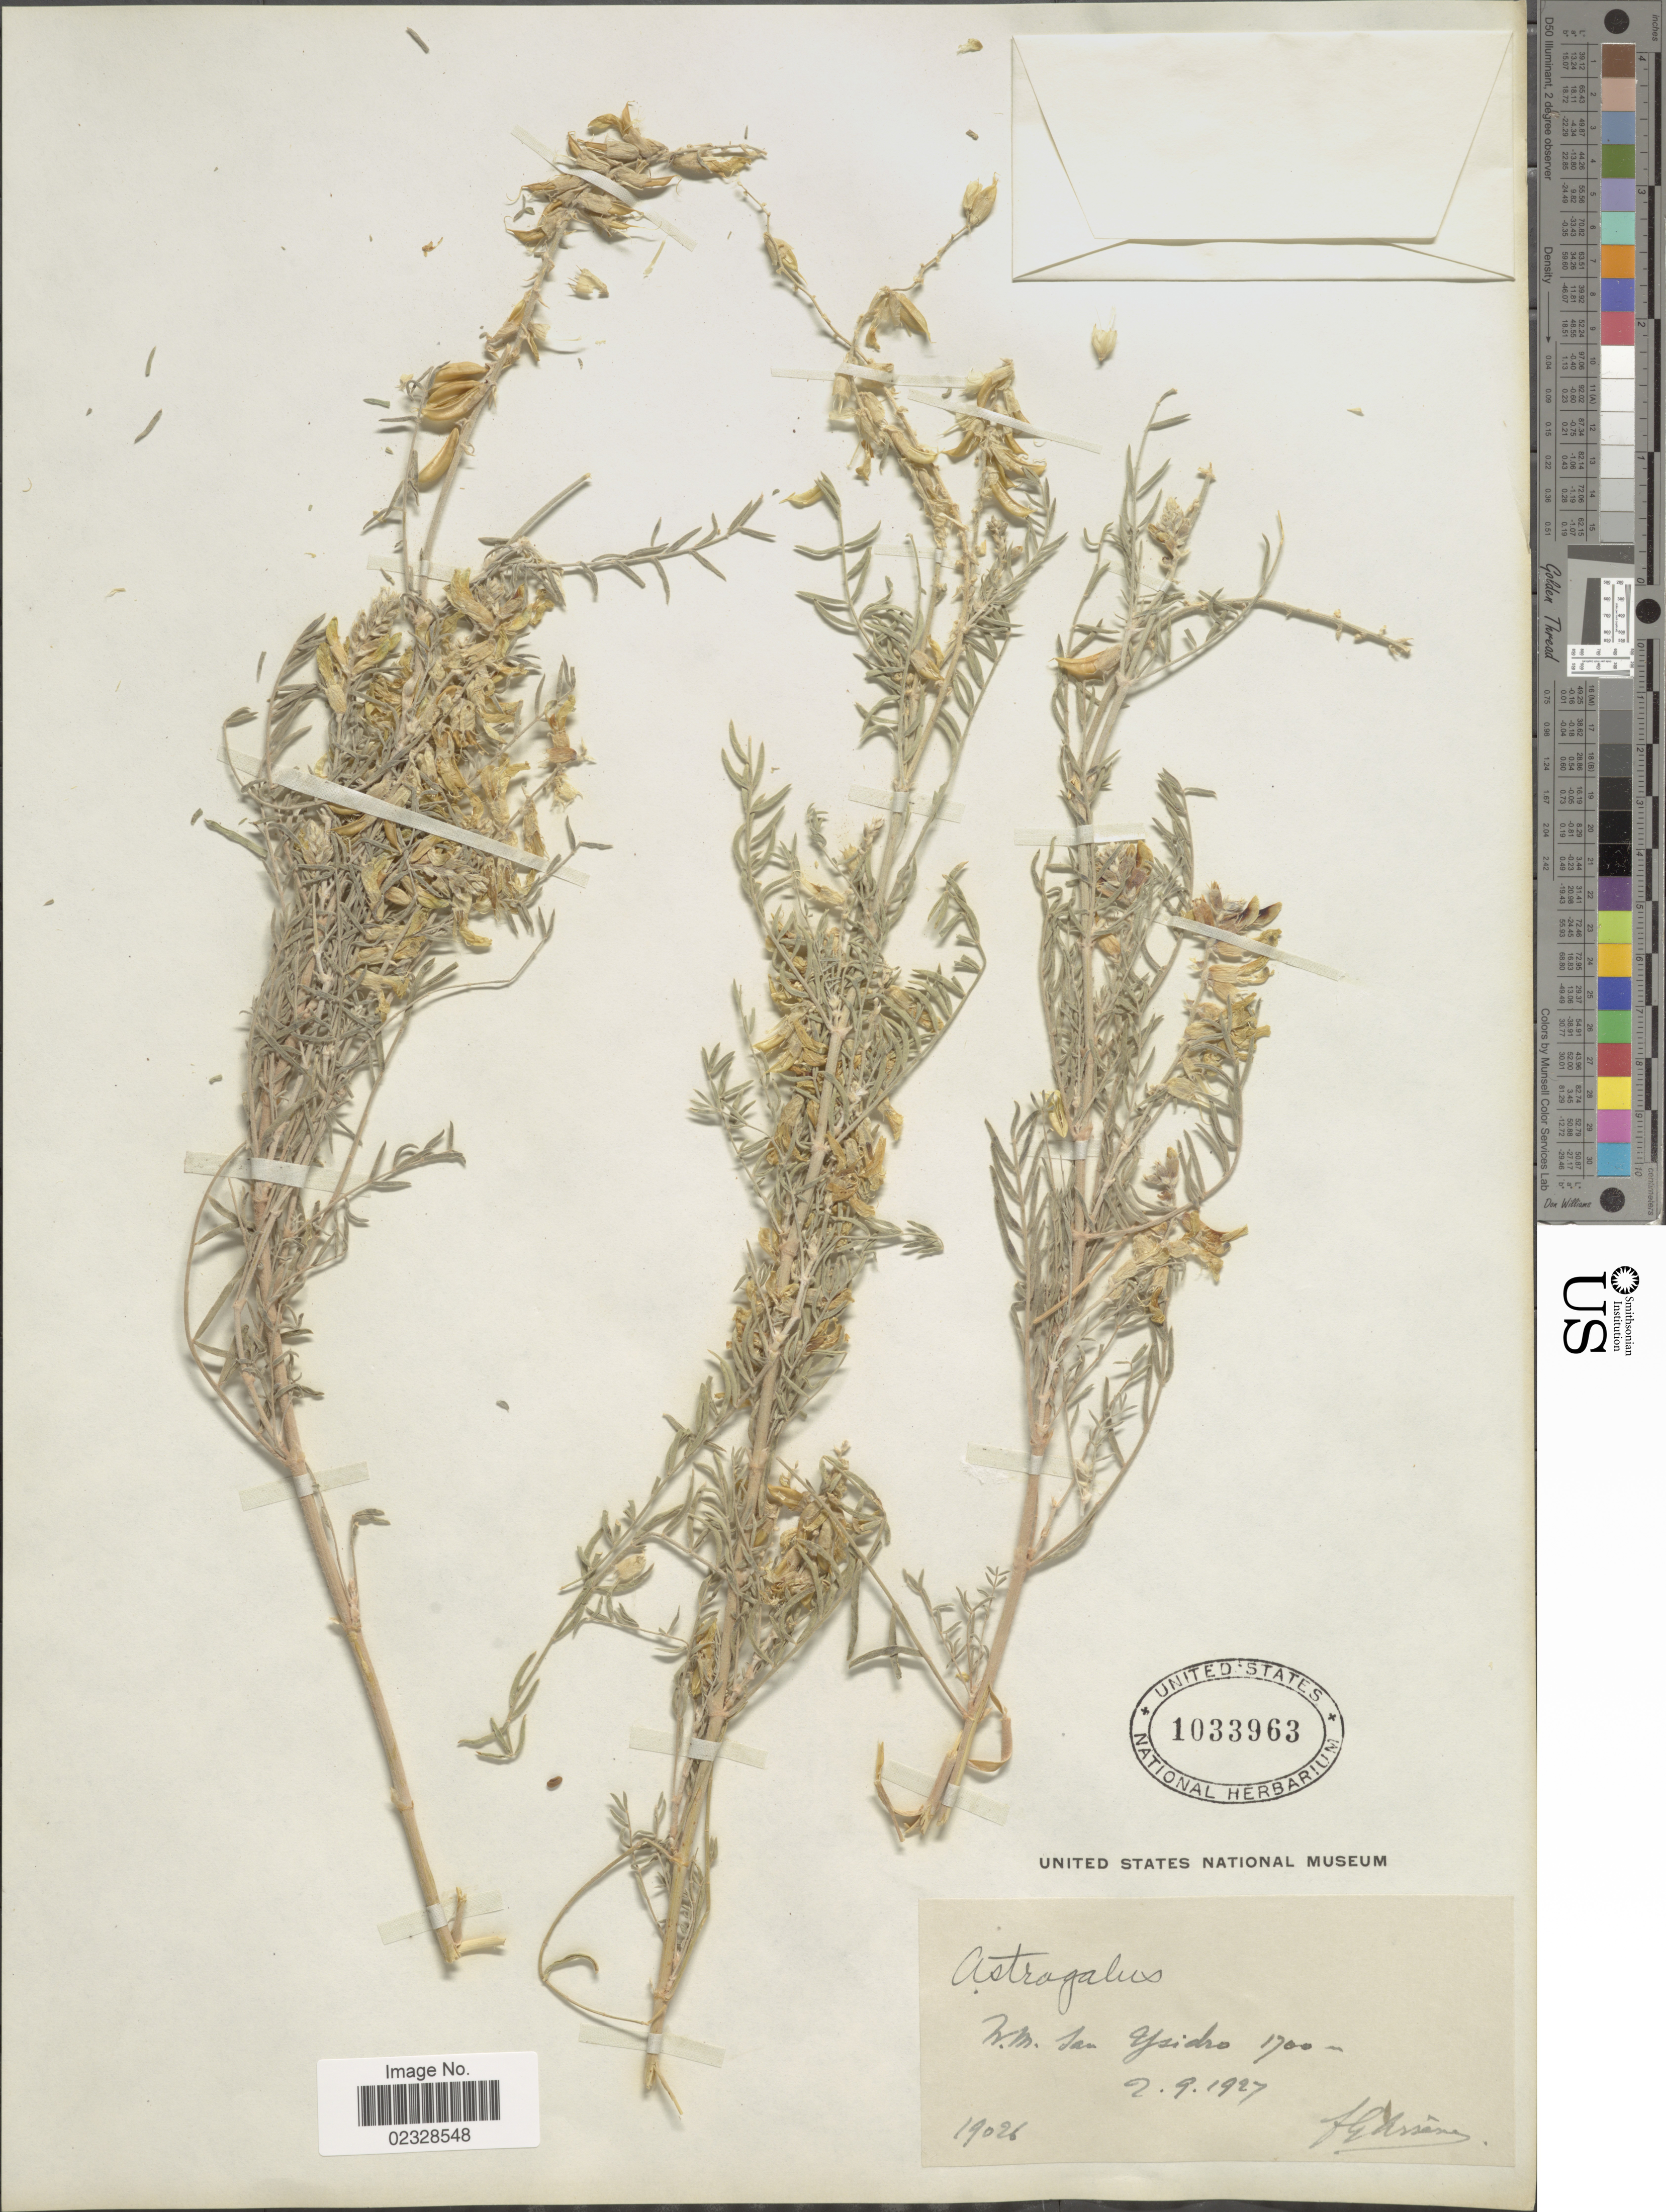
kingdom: Plantae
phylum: Tracheophyta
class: Magnoliopsida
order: Fabales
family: Fabaceae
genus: Astragalus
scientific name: Astragalus albulus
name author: Wooton & Standl.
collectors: F. Arsène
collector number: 19026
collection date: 1927-02-09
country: United States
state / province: New Mexico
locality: N.M. San Ysidro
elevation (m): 1700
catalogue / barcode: US 1033963